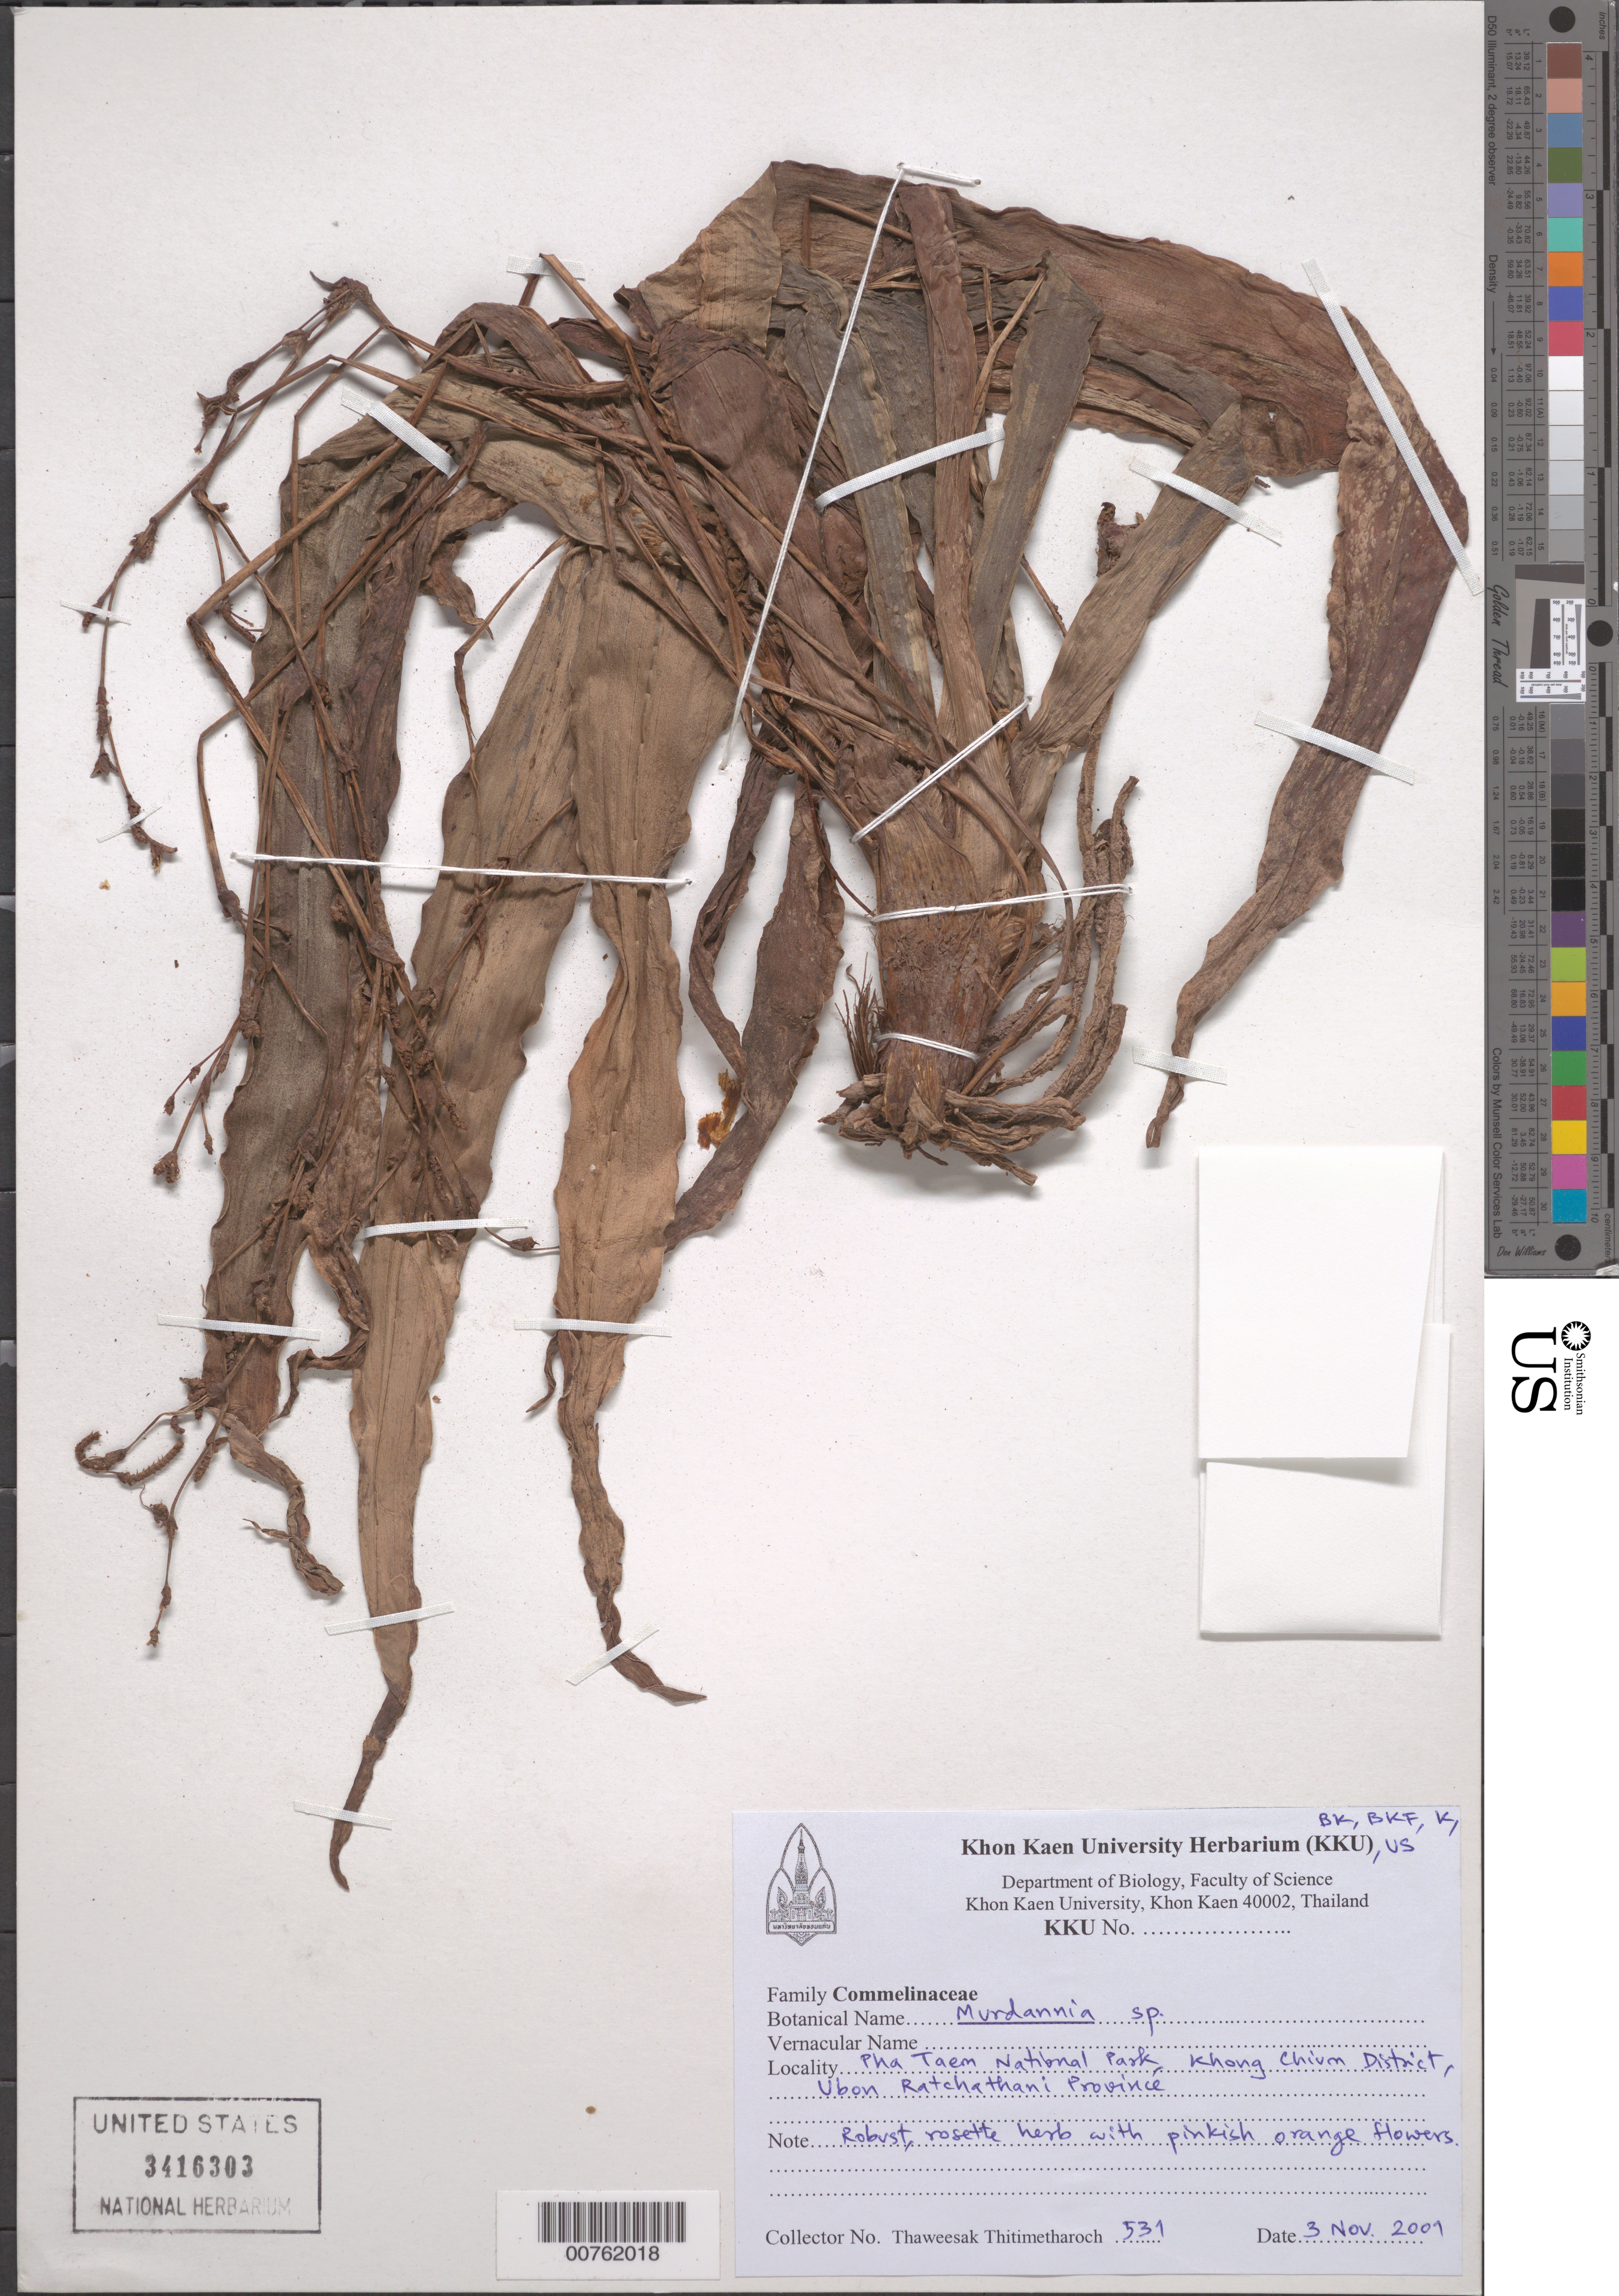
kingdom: Plantae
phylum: Tracheophyta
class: Liliopsida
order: Commelinales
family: Commelinaceae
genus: Murdannia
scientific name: Murdannia sp.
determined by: Faden, Robert B., (US), Smithsonian Institution - National Museum of Natural History (UNITED STATES)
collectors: T. Thitimetharoch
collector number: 531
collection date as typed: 03 Nov 2001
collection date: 2001-11-03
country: Thailand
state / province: Ubon Ratchathani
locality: Pha Taem National Park, Khong Chium District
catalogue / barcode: US 3416303